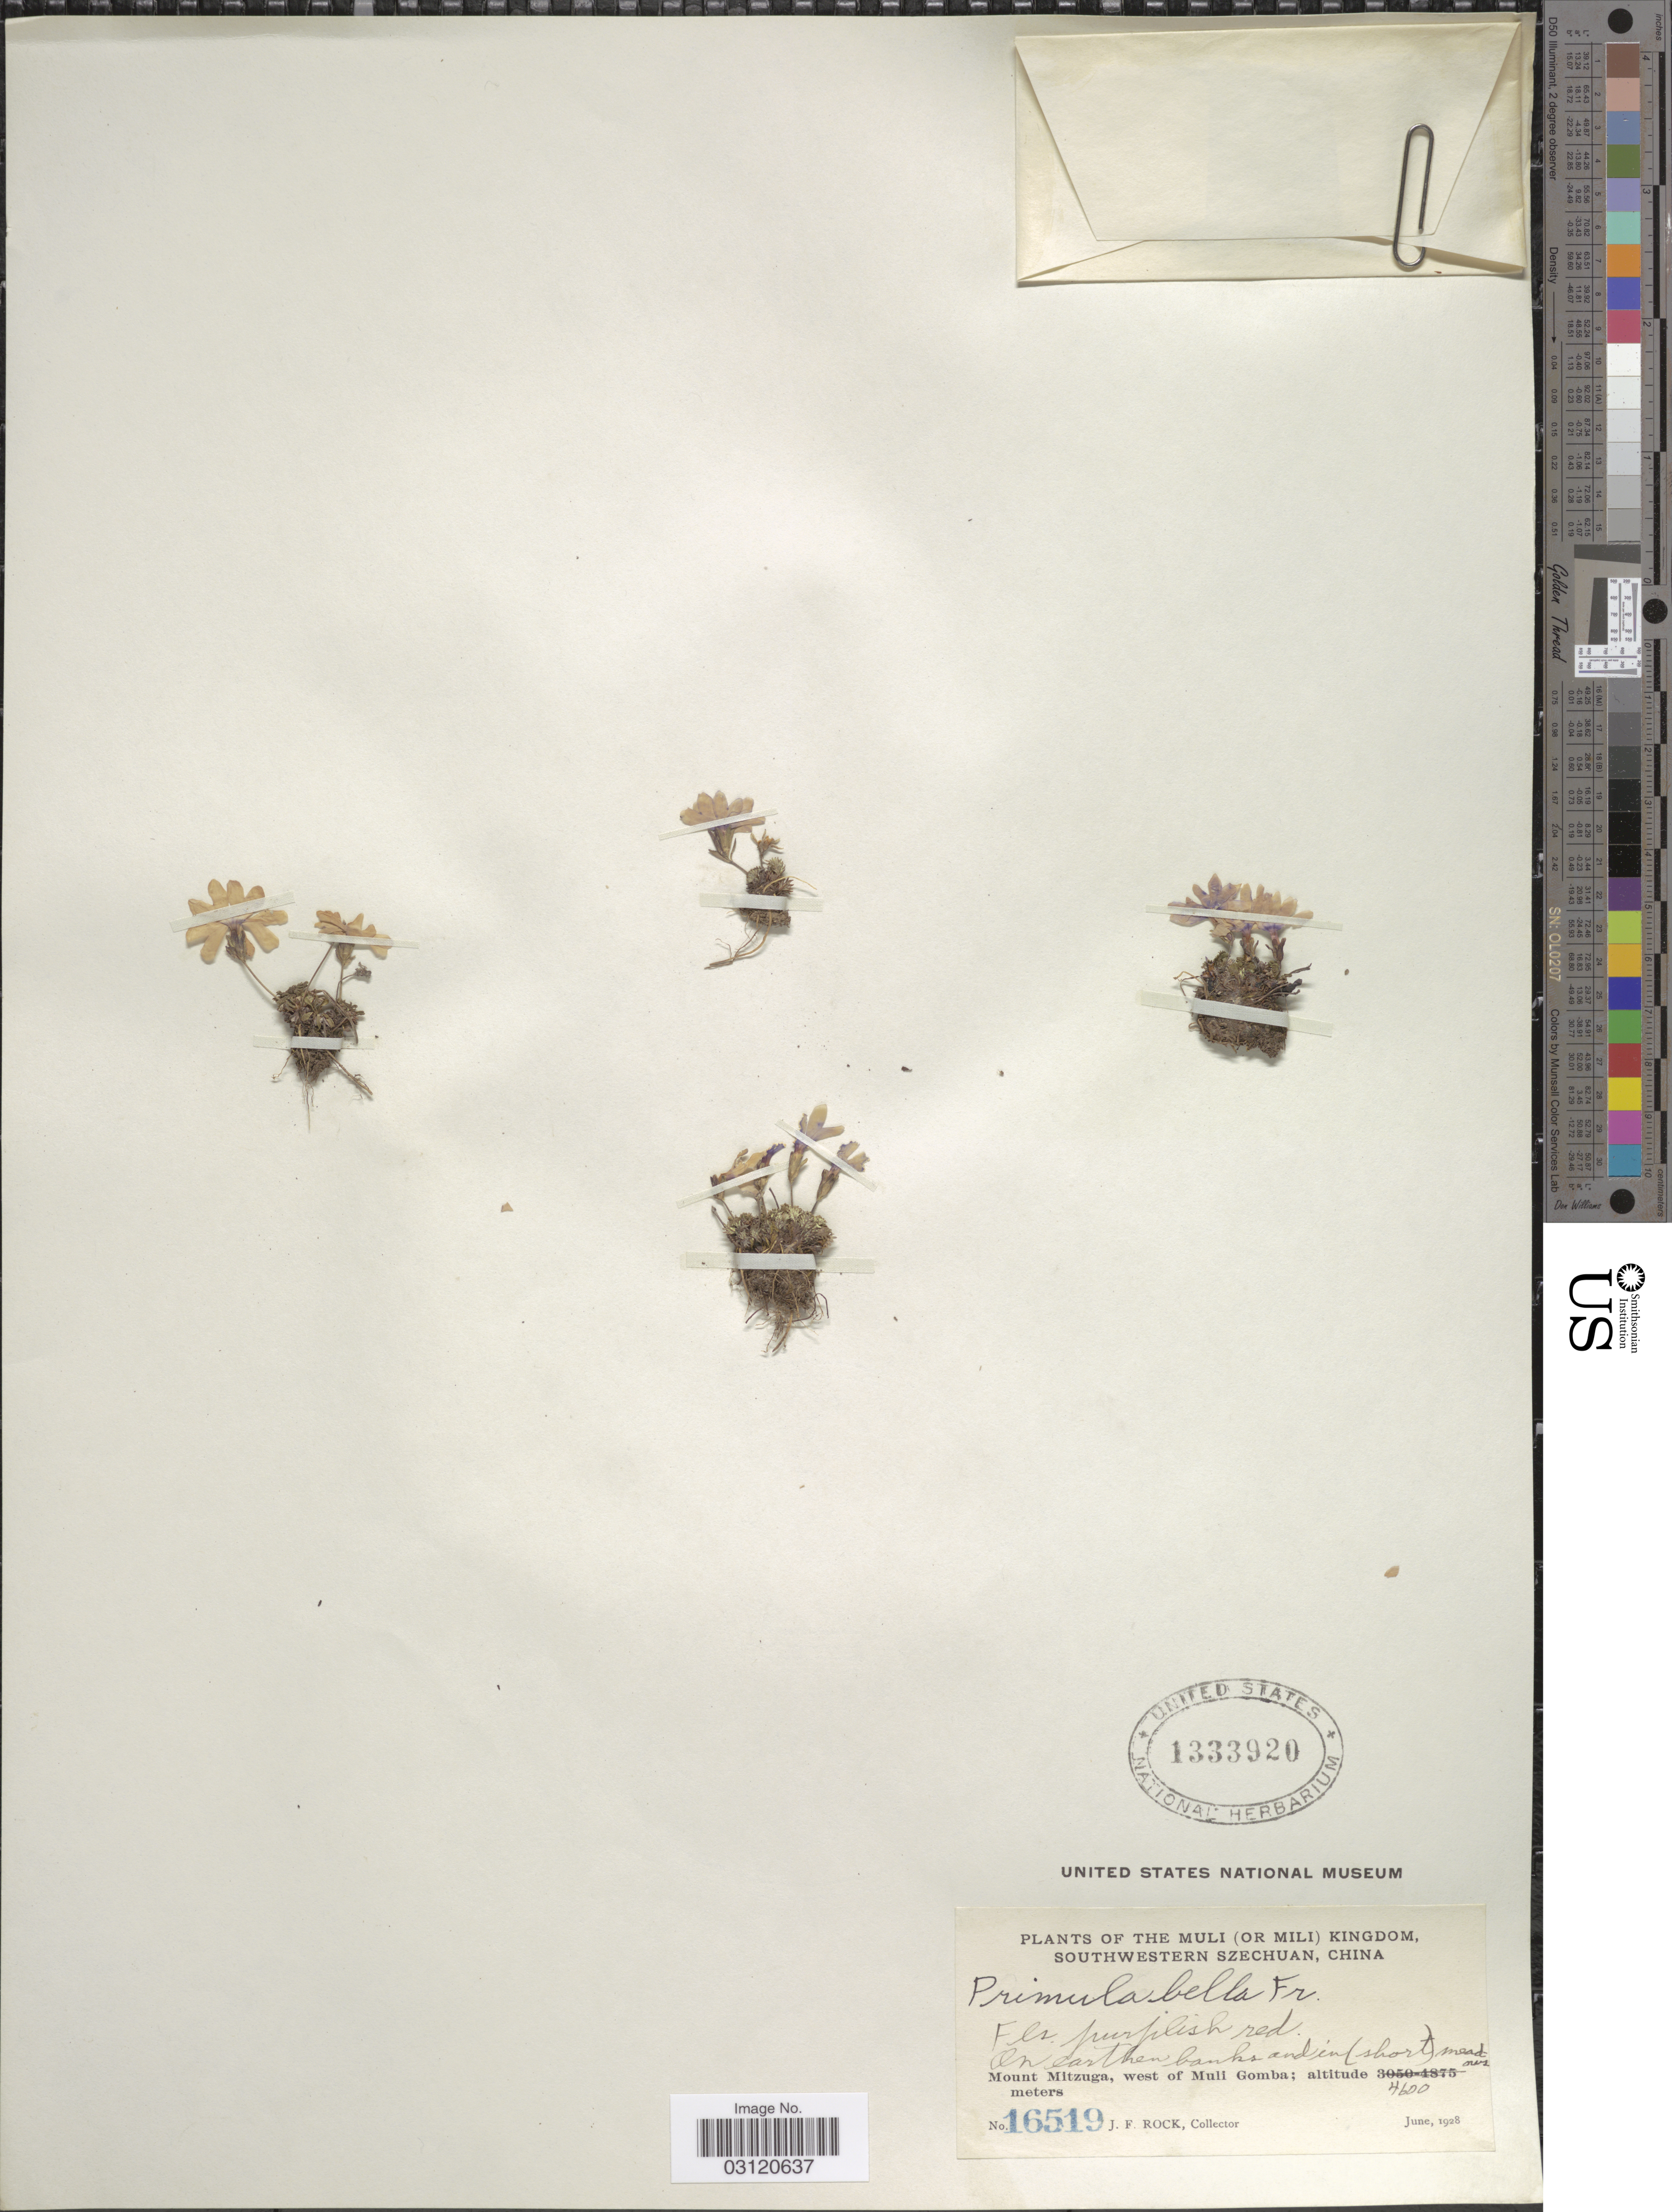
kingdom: Plantae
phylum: Tracheophyta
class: Magnoliopsida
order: Ericales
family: Primulaceae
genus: Primula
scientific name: Primula bella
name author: Franch.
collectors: J. Rock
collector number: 16519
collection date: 1928-06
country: China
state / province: Sichuan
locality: The Muli (or Mili) Kingdom, Southwestern Szechuan, Mount Mitzuga, west of Muli Gomba.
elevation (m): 4600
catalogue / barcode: US 1333920